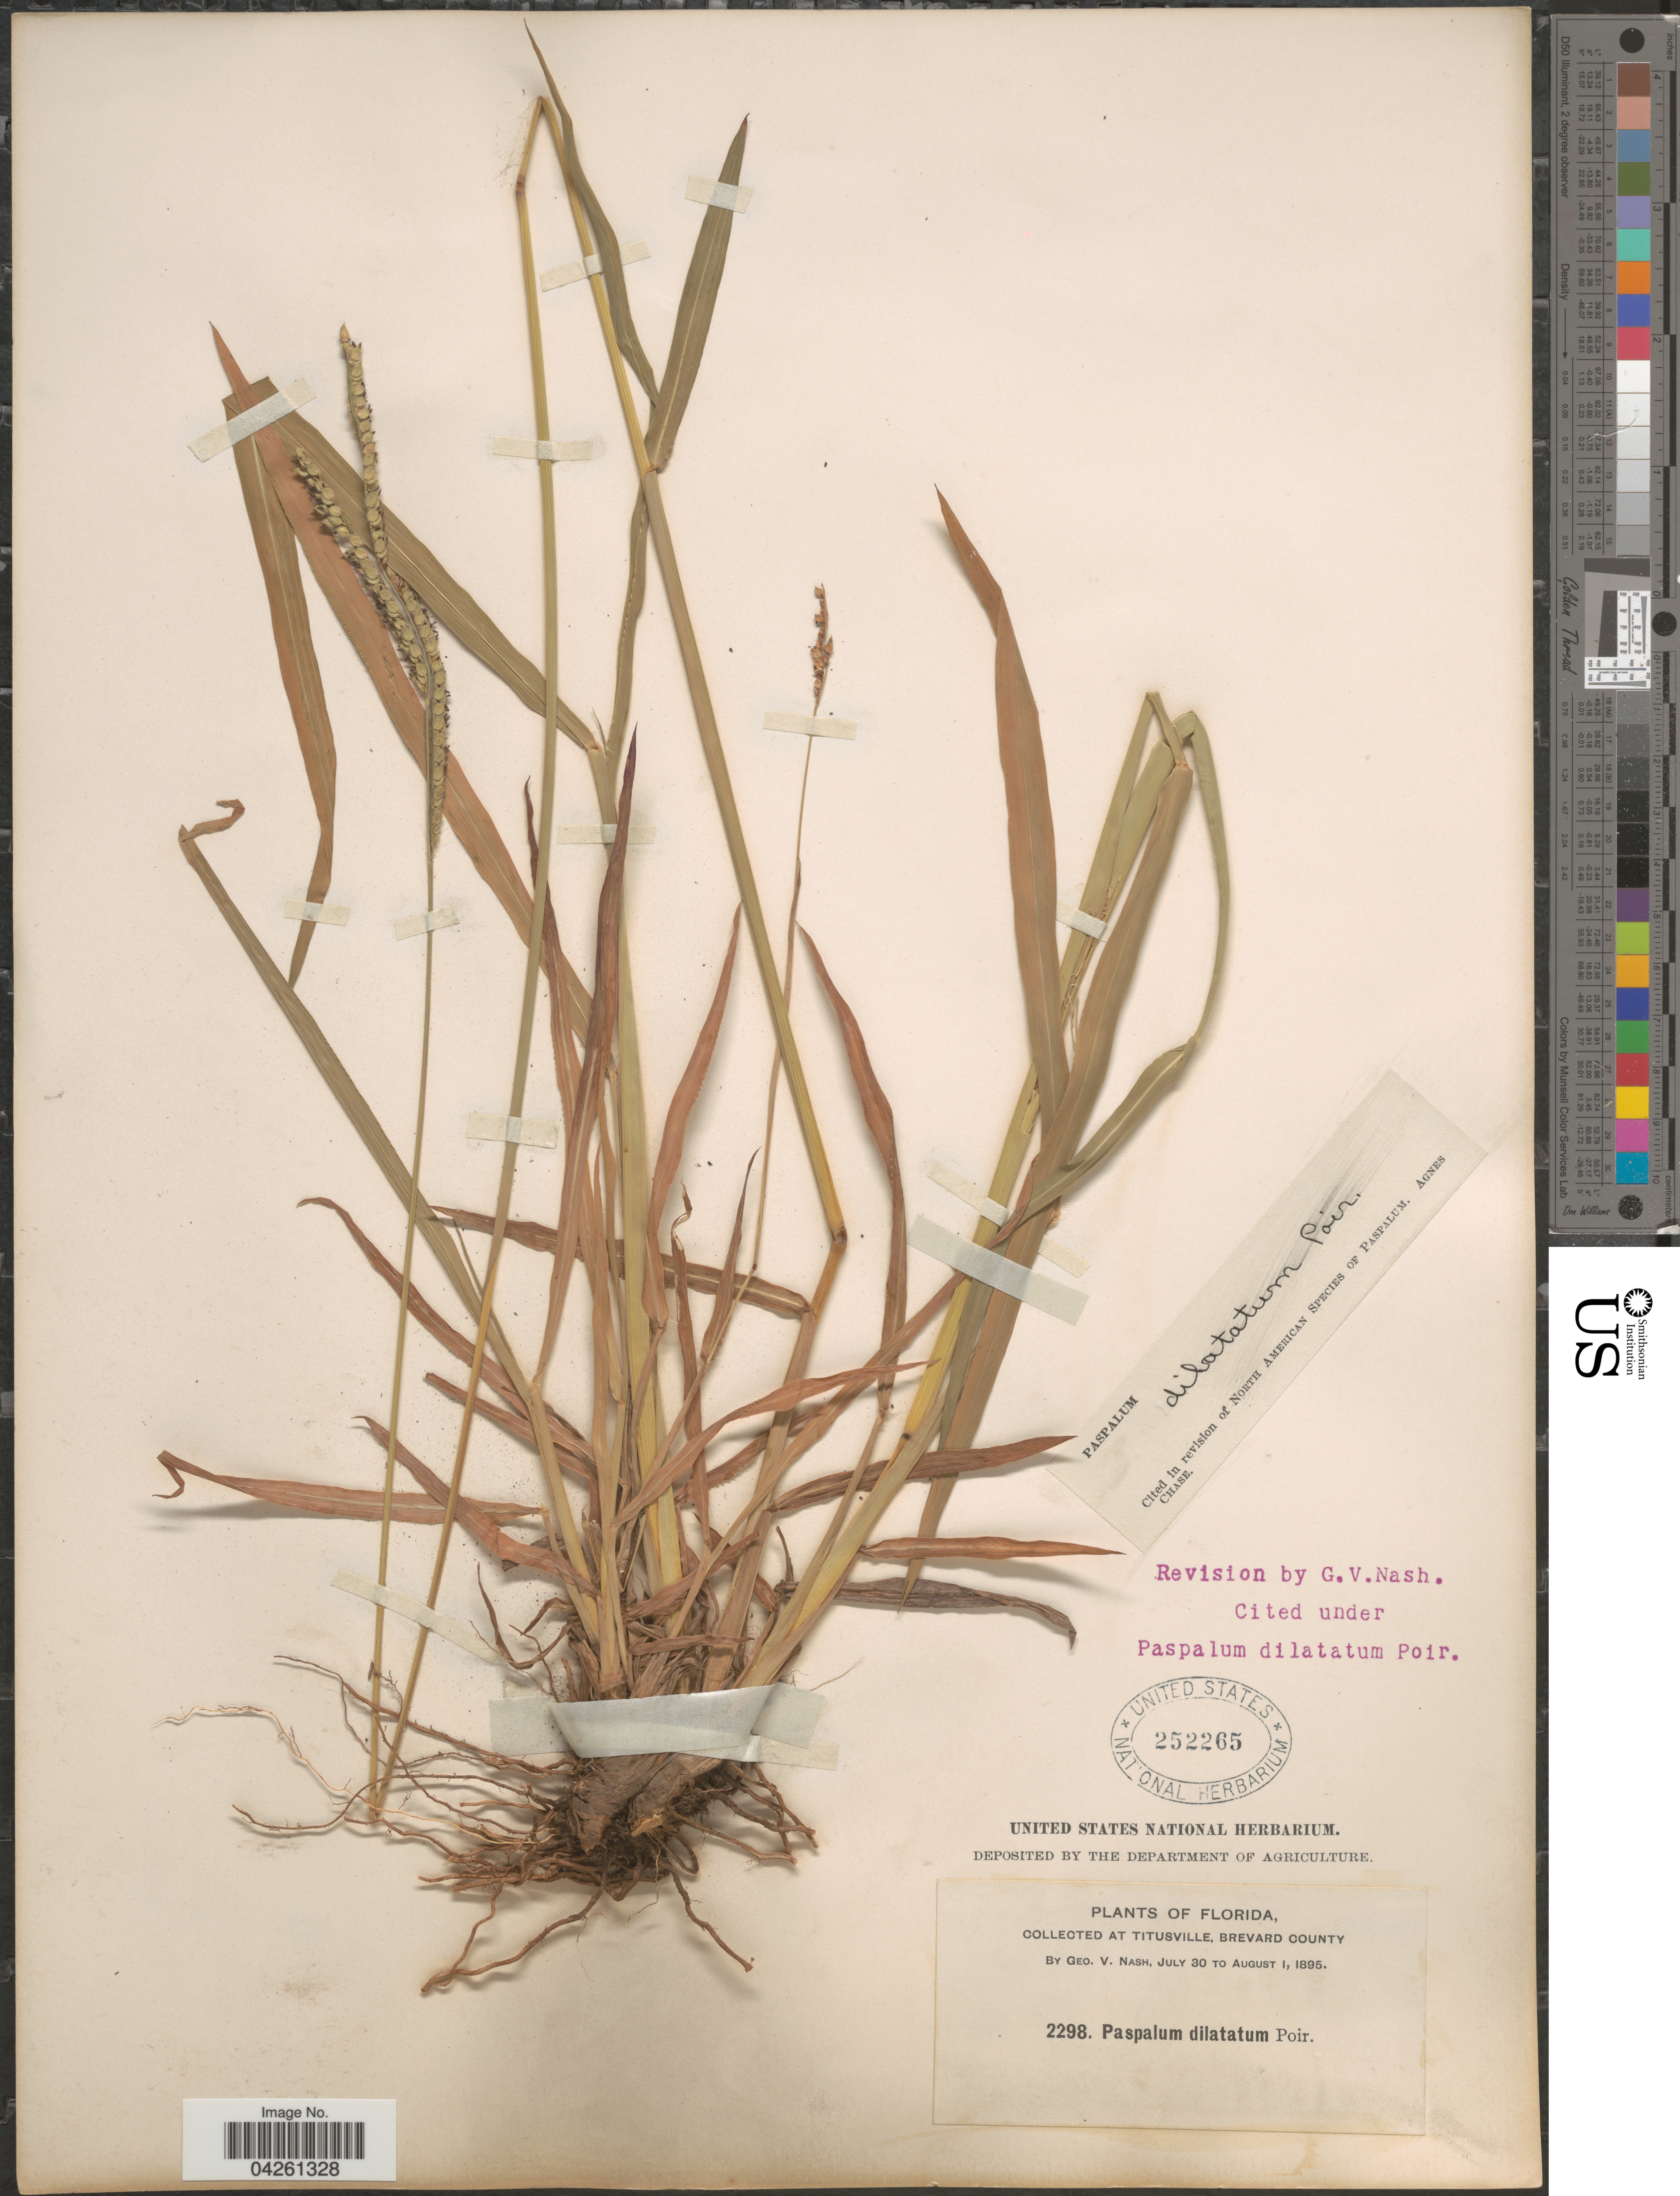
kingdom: Plantae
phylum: Tracheophyta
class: Liliopsida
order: Poales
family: Poaceae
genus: Paspalum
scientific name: Paspalum dilatatum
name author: Poir.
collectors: G. V. Nash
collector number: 2298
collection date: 1895-07-30/1895-08-01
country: United States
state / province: Florida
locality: At Titusville, Brevard County.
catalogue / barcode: US 252265